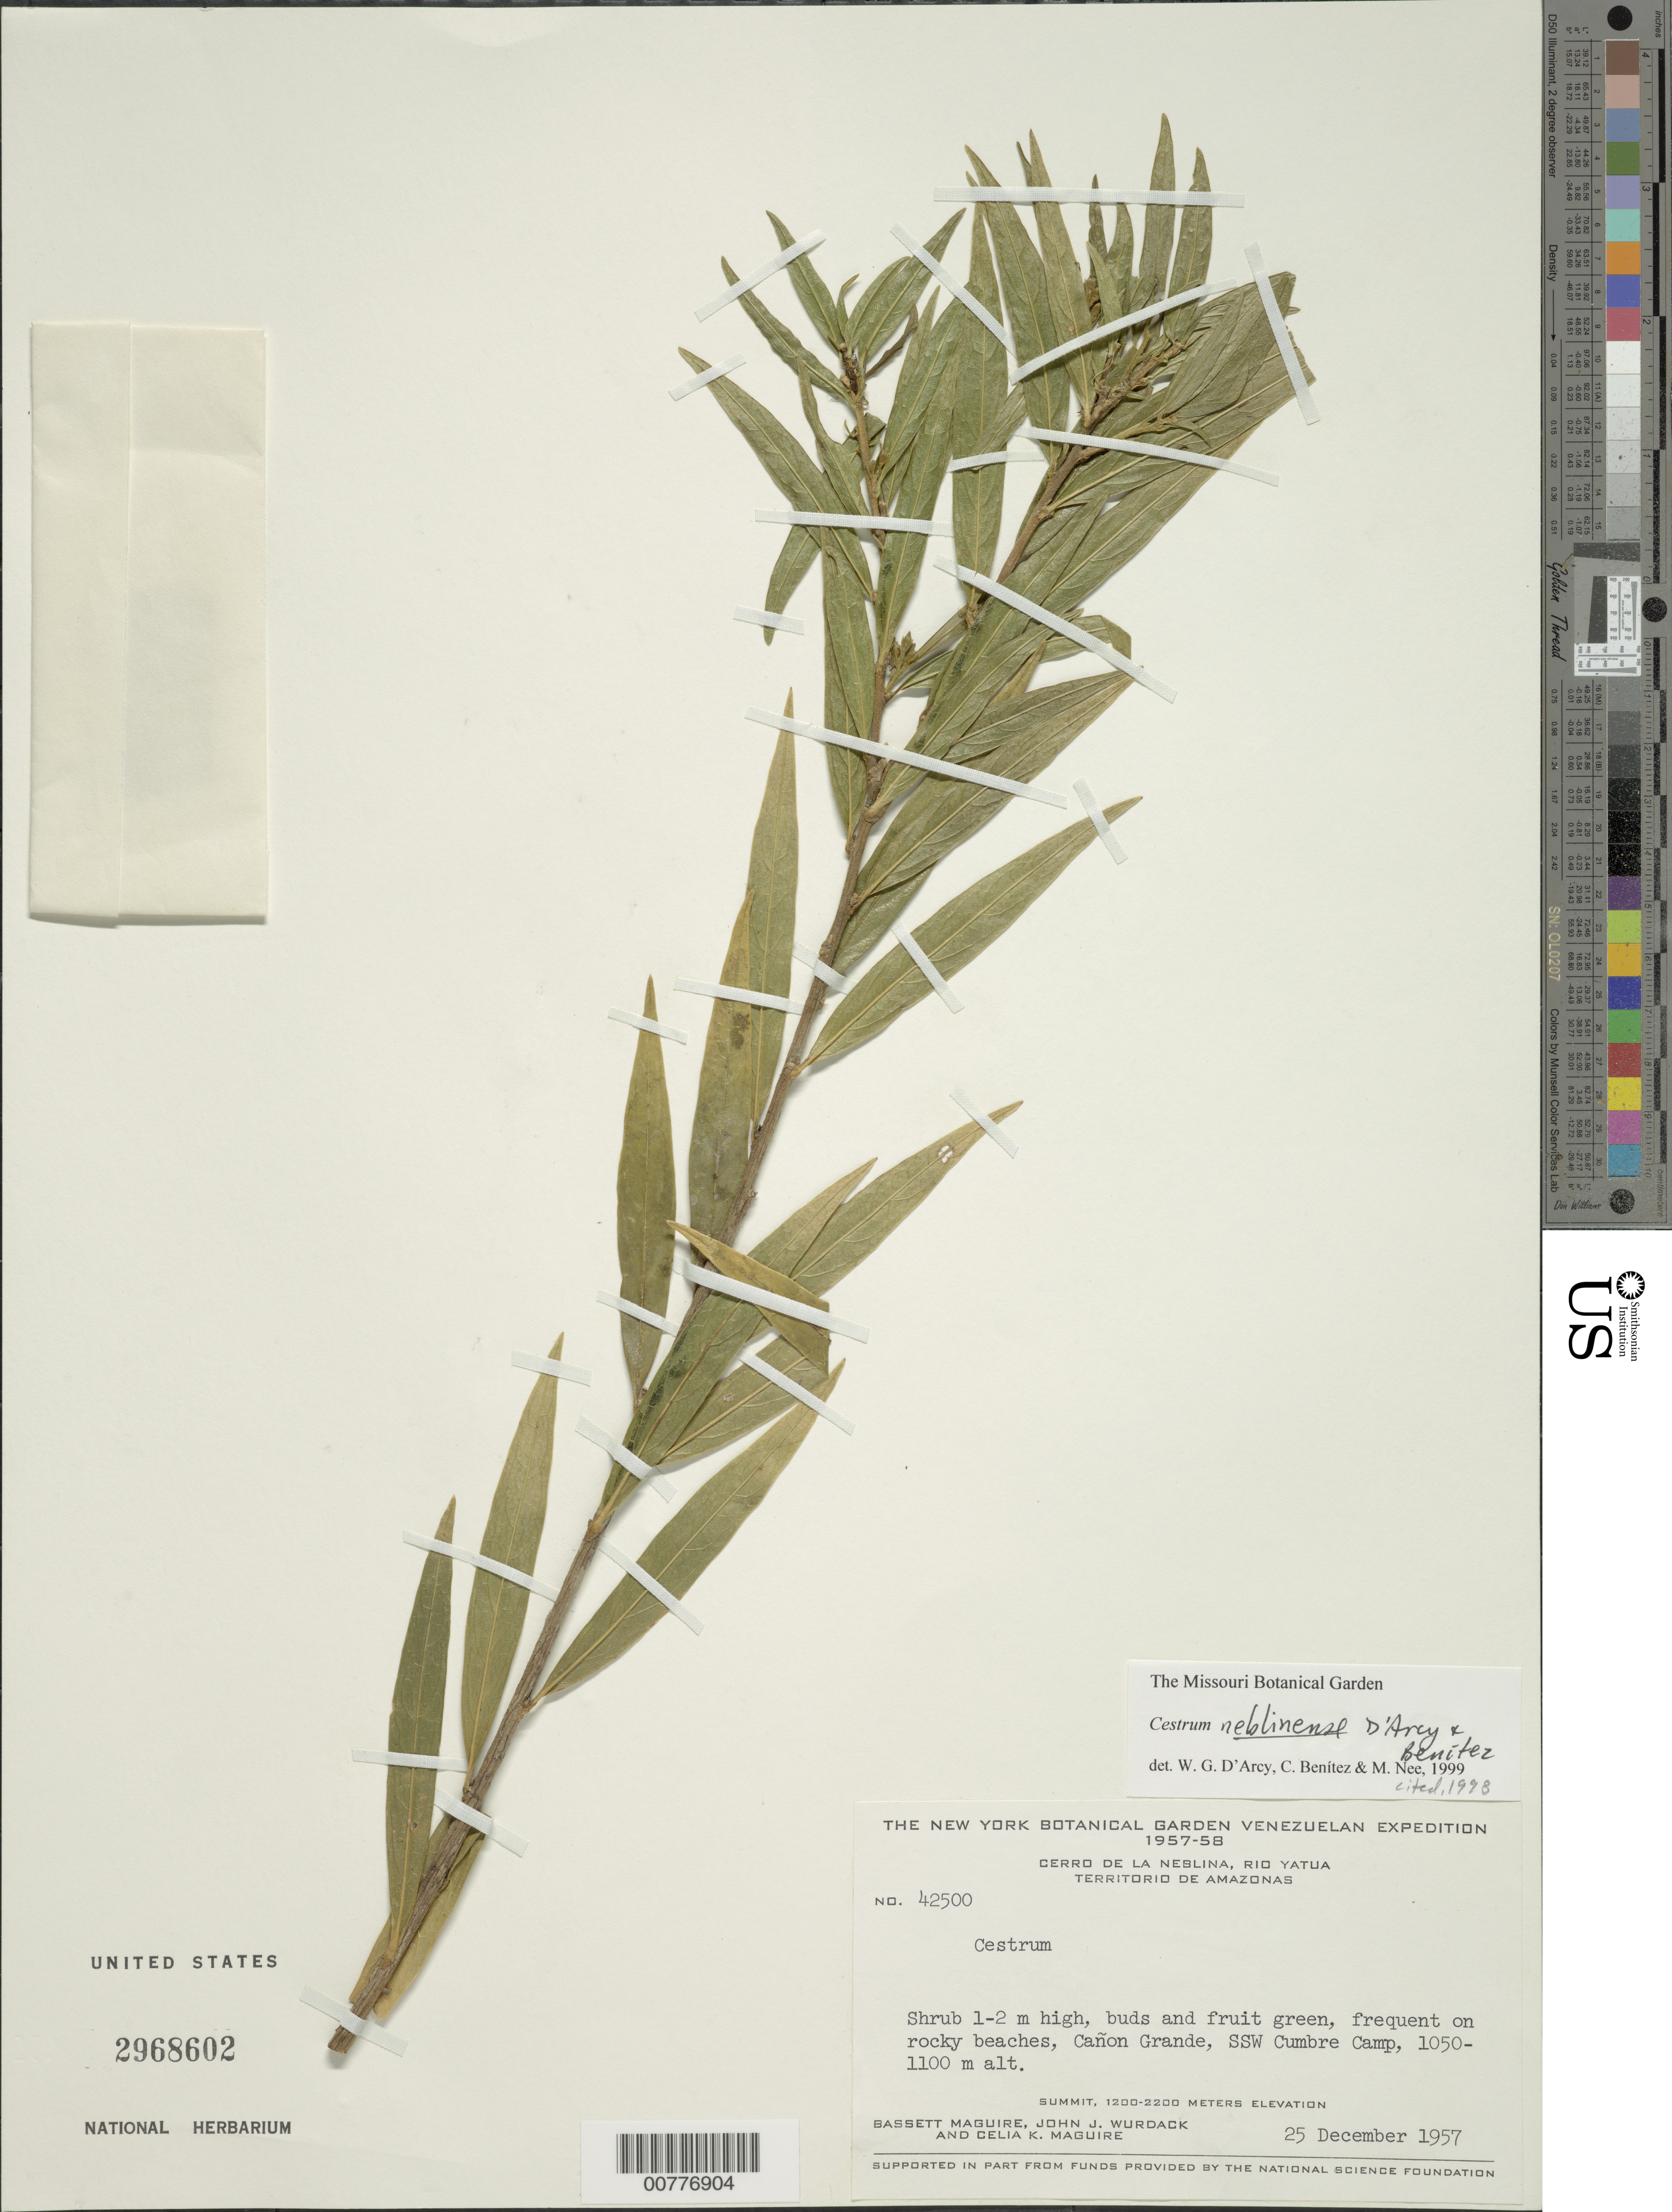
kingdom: Plantae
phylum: Tracheophyta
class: Magnoliopsida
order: Solanales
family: Solanaceae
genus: Cestrum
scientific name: Cestrum neblinense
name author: D'Arcy & Benítez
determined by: D'Arcy, W. G.; Benítez, C. E.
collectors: B. Maguire, J. J. Wurdack & C. K. Maguire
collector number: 42500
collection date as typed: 25-Dec-57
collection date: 1957-12-25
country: Venezuela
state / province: Amazonas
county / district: Río Negro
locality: Cerro de la Neblina, Río Yatua, Caño Grande, SSW of Cumbre Camp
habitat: Rocky beaches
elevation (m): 1050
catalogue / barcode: US 2968602